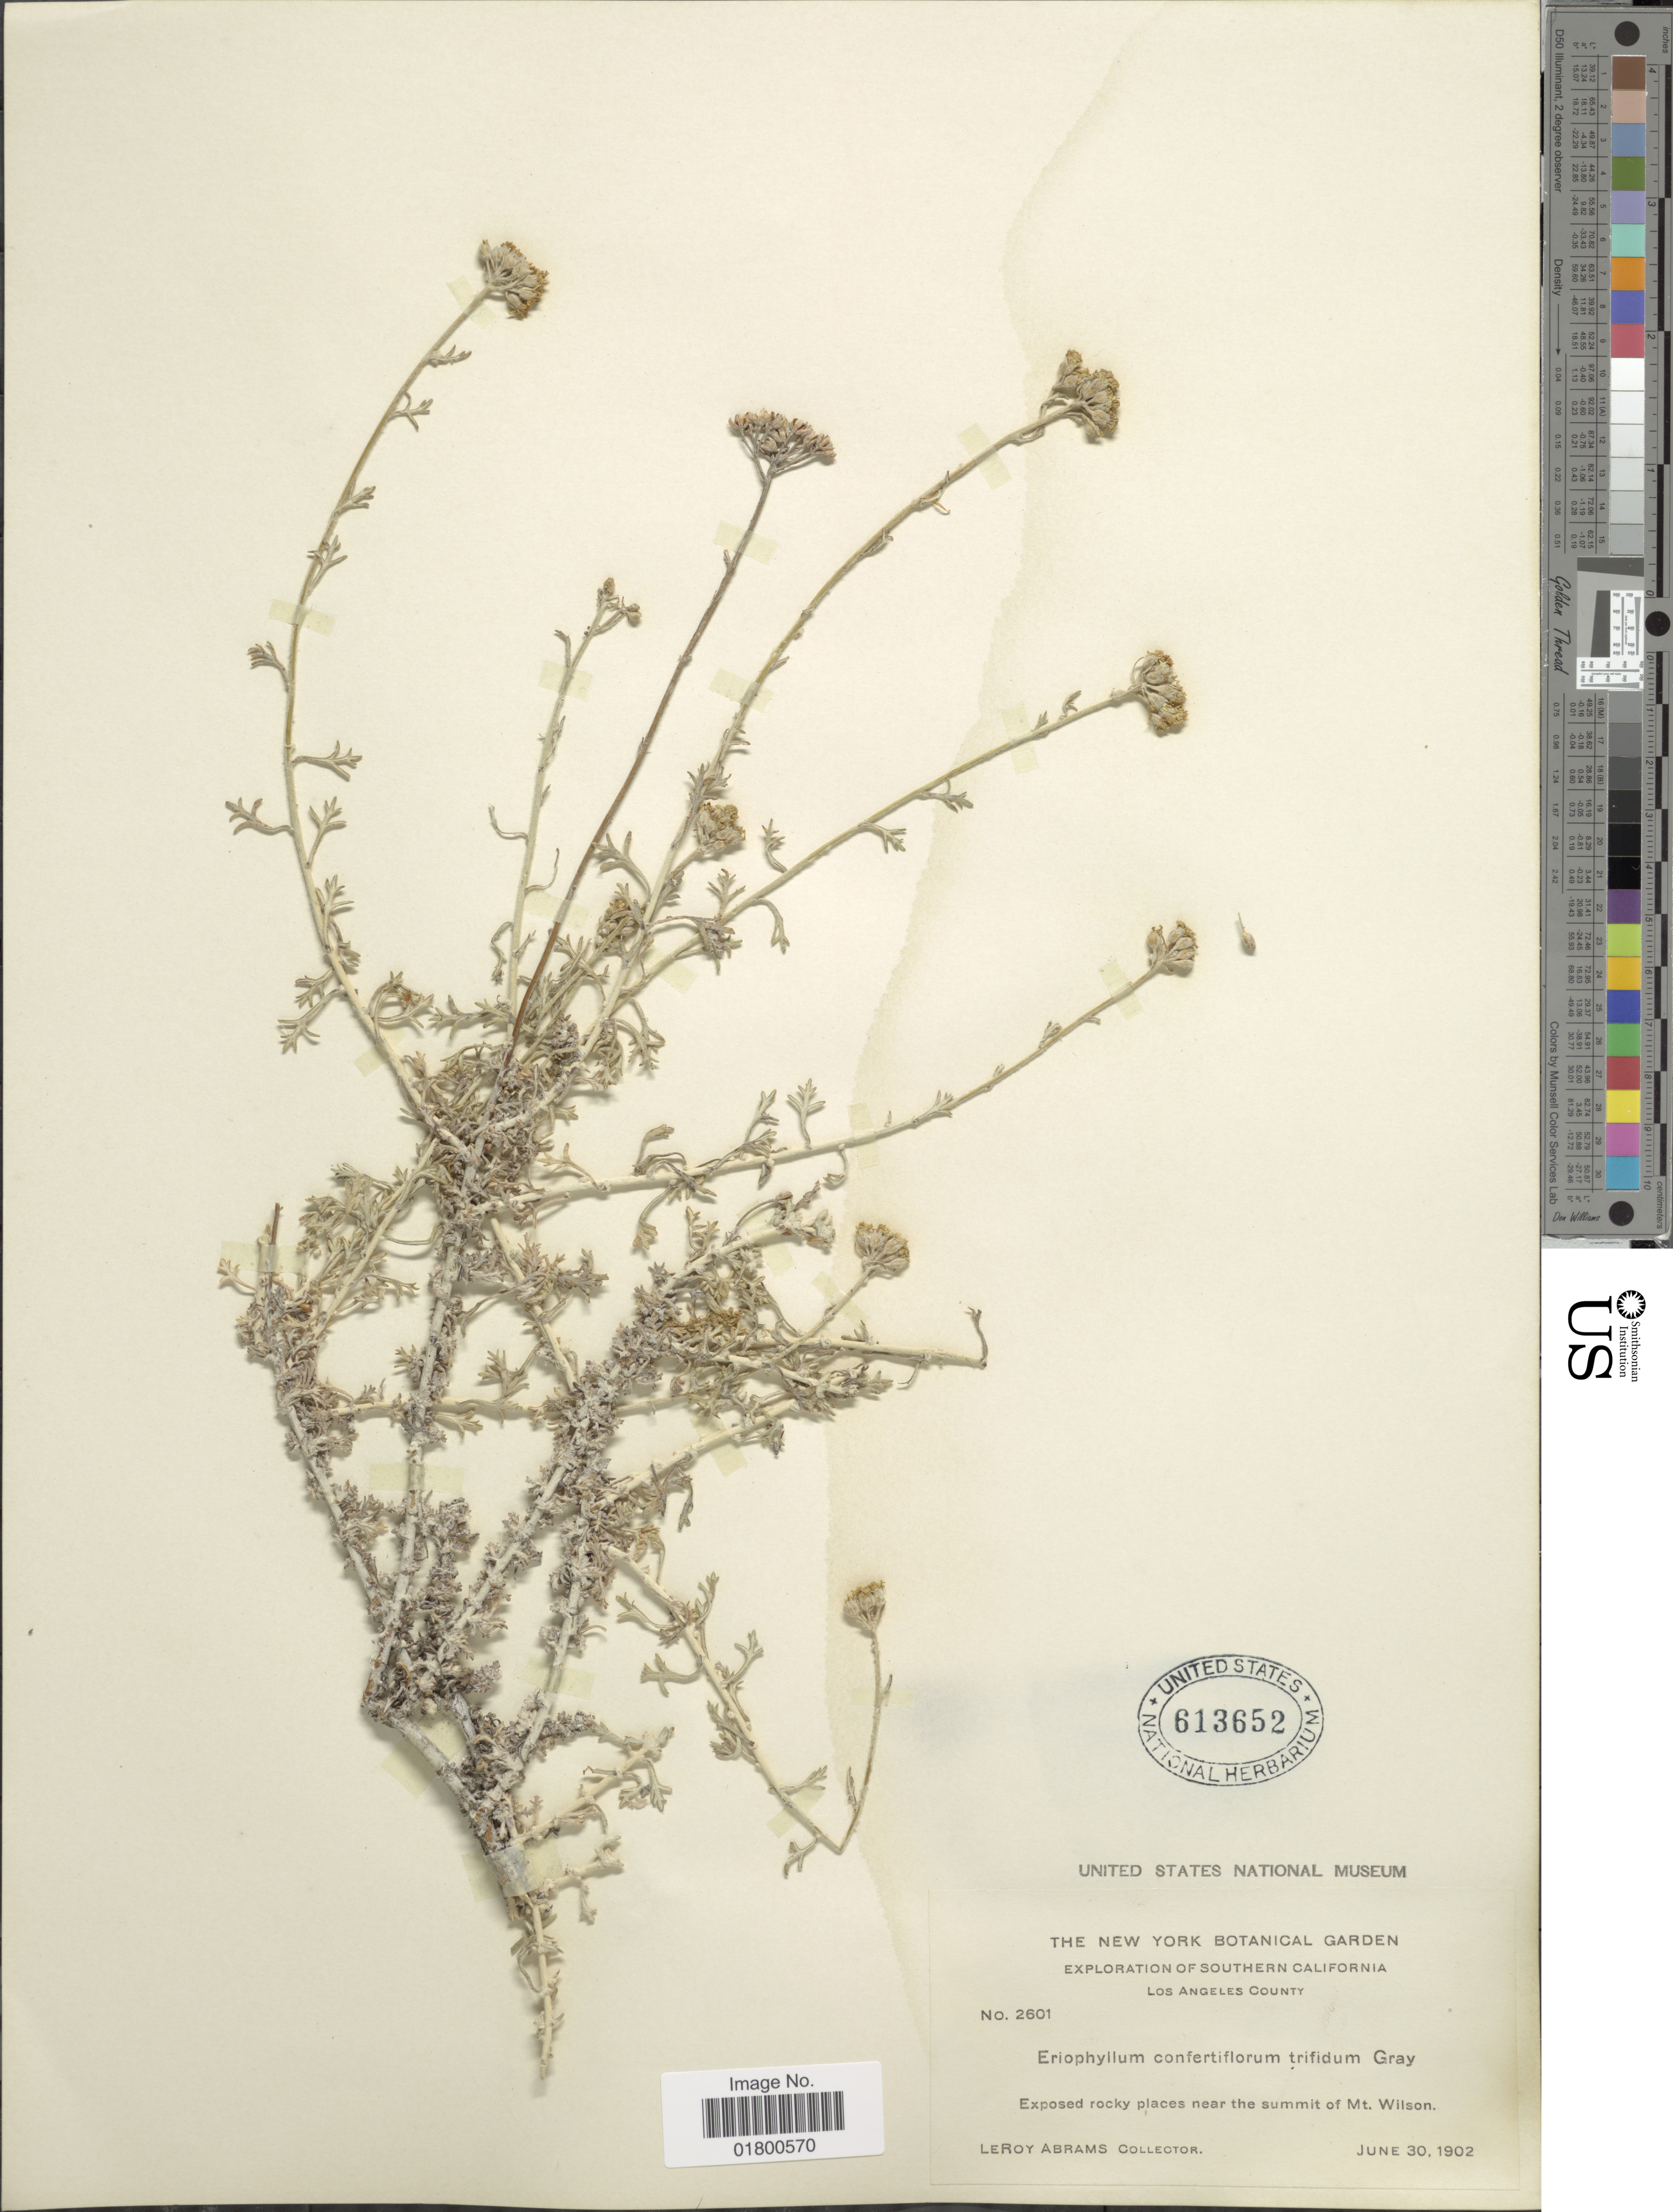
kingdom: Plantae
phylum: Tracheophyta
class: Magnoliopsida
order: Asterales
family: Asteraceae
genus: Eriophyllum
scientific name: Eriophyllum tenuifolium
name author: (DC.) Rydb.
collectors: L. Abrams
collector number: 2601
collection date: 1902-06-30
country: United States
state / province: California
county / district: Los Angeles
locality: Southern California, Los Angeles County, Exposed rocky places near the summit of Mt. Wilson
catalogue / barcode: US 613652